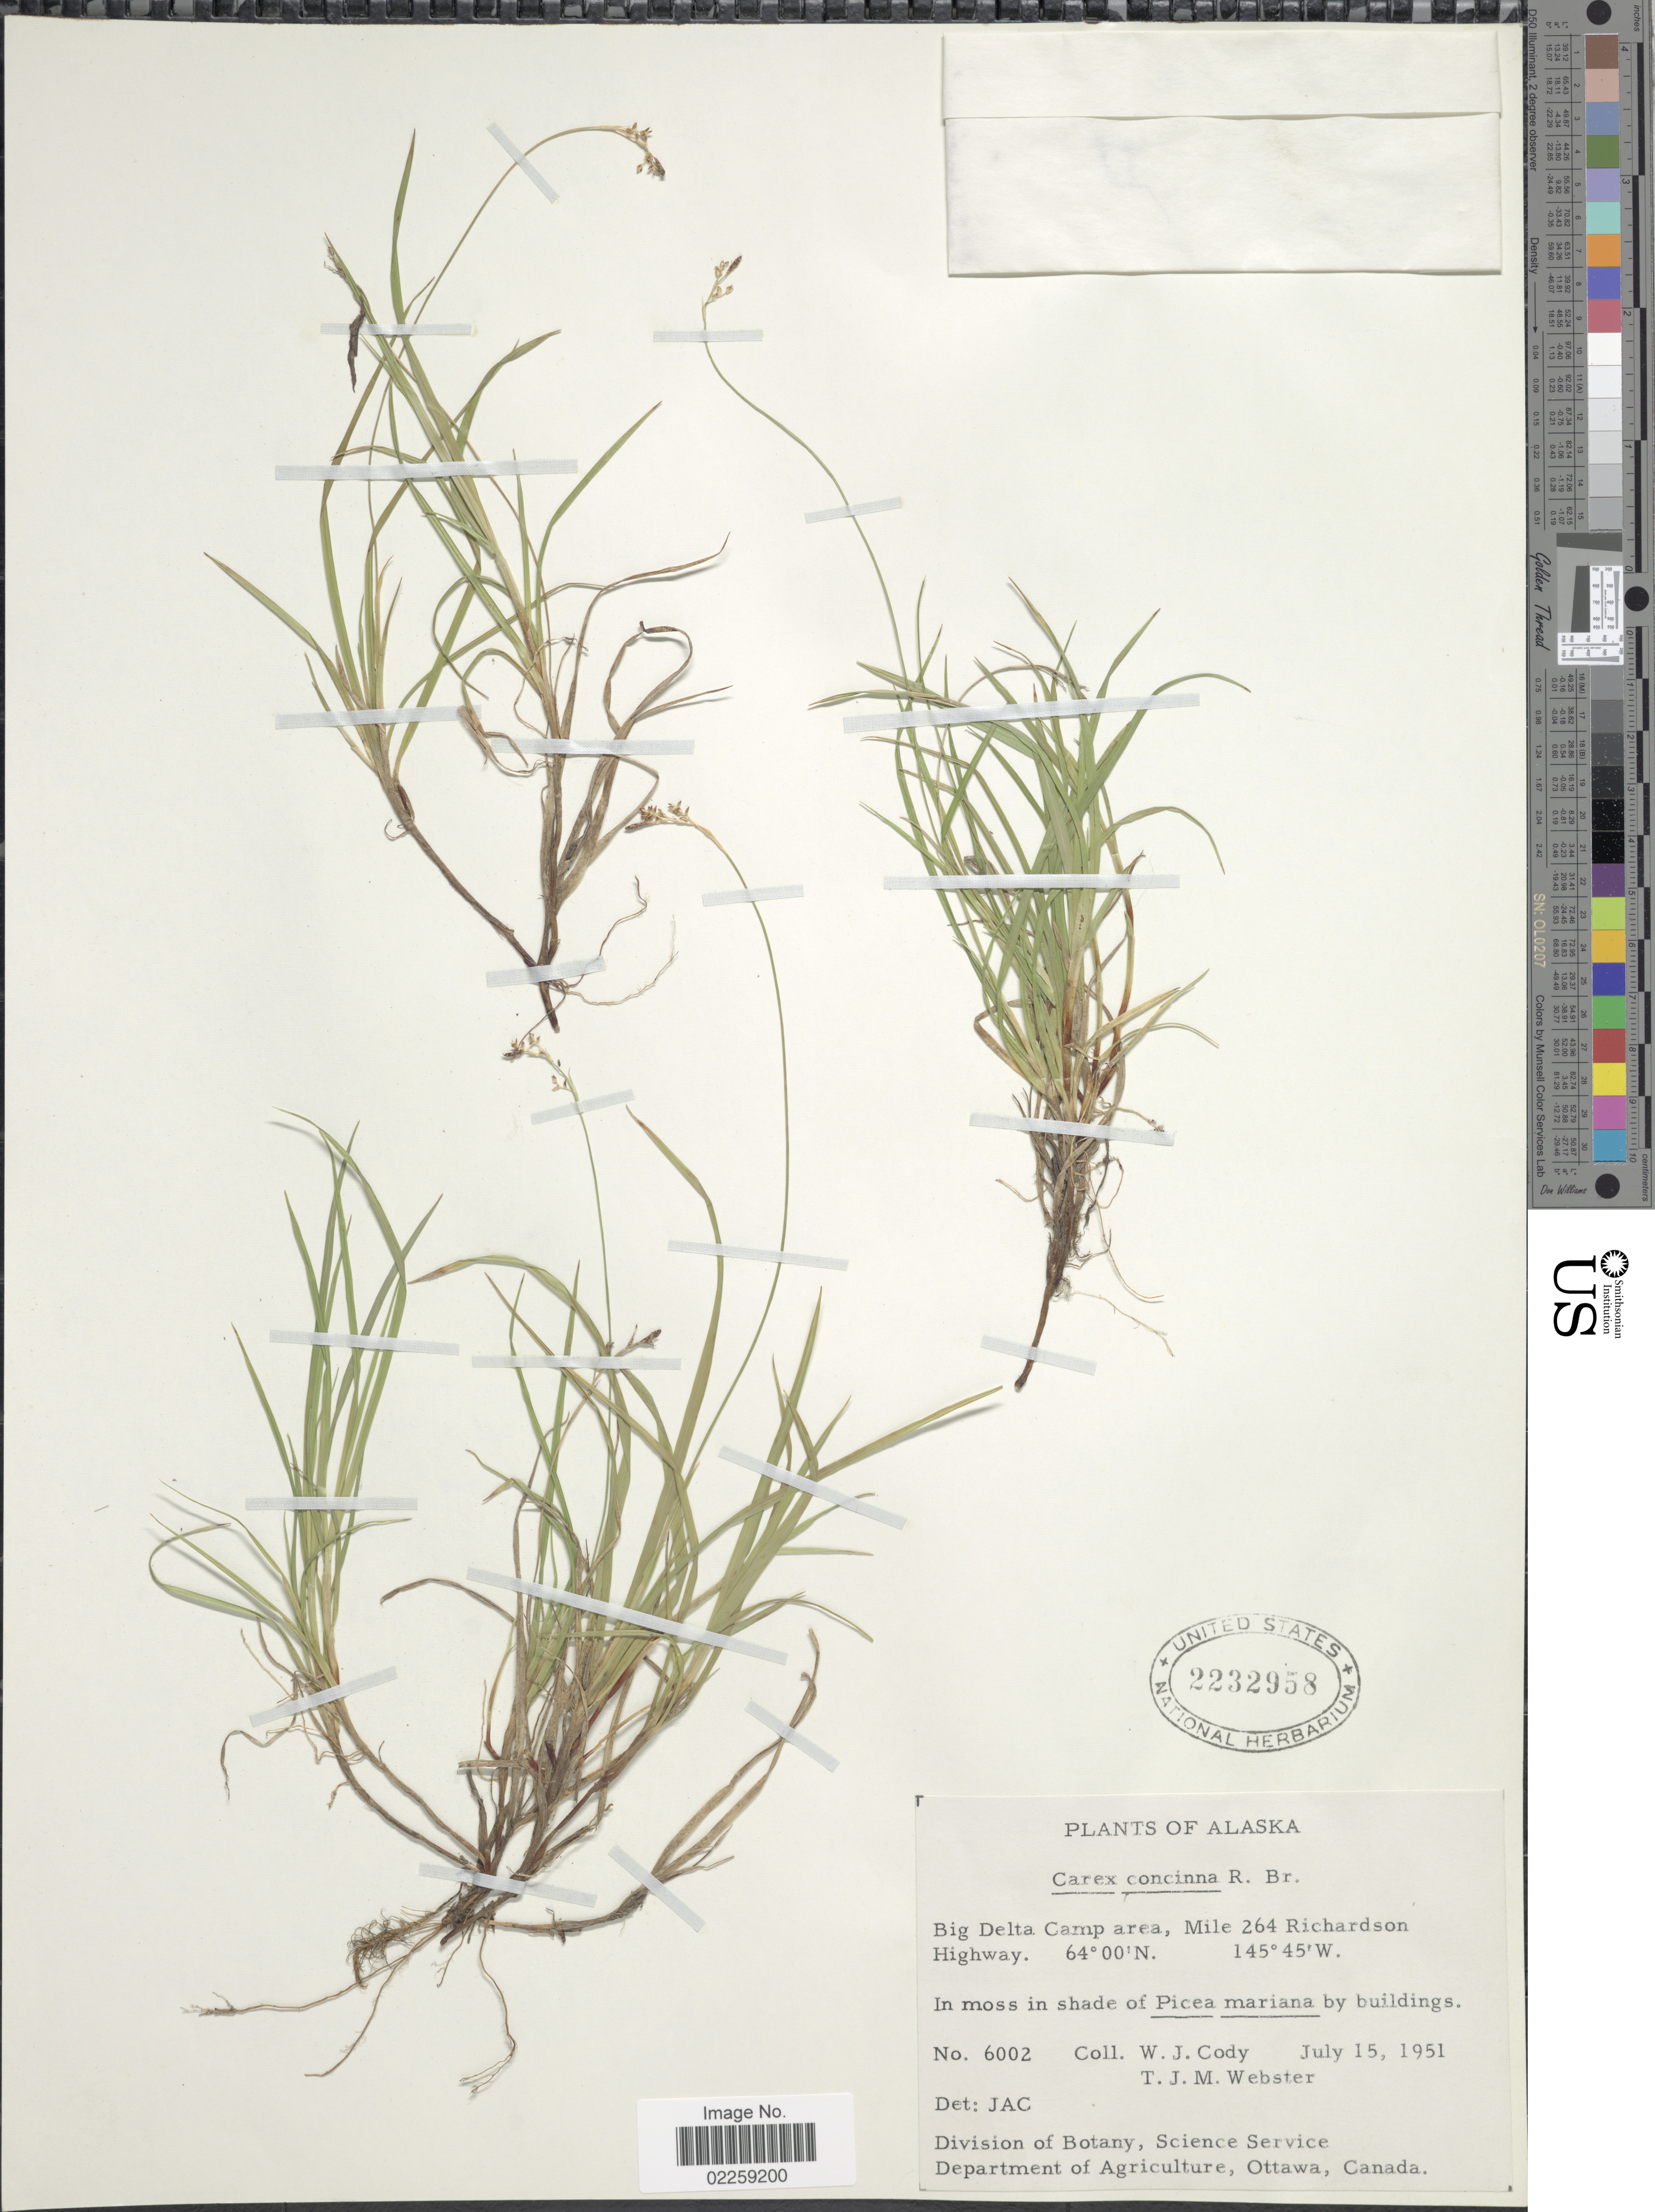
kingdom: Plantae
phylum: Tracheophyta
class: Liliopsida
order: Poales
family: Cyperaceae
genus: Carex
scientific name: Carex concinna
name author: R. Br.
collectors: W. Cody & T. J. Webster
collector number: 6002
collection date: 1951-07-15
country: United States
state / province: Alaska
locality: Big Delta Camp area, Mile 264 Richardson Highway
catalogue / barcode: US 2232958